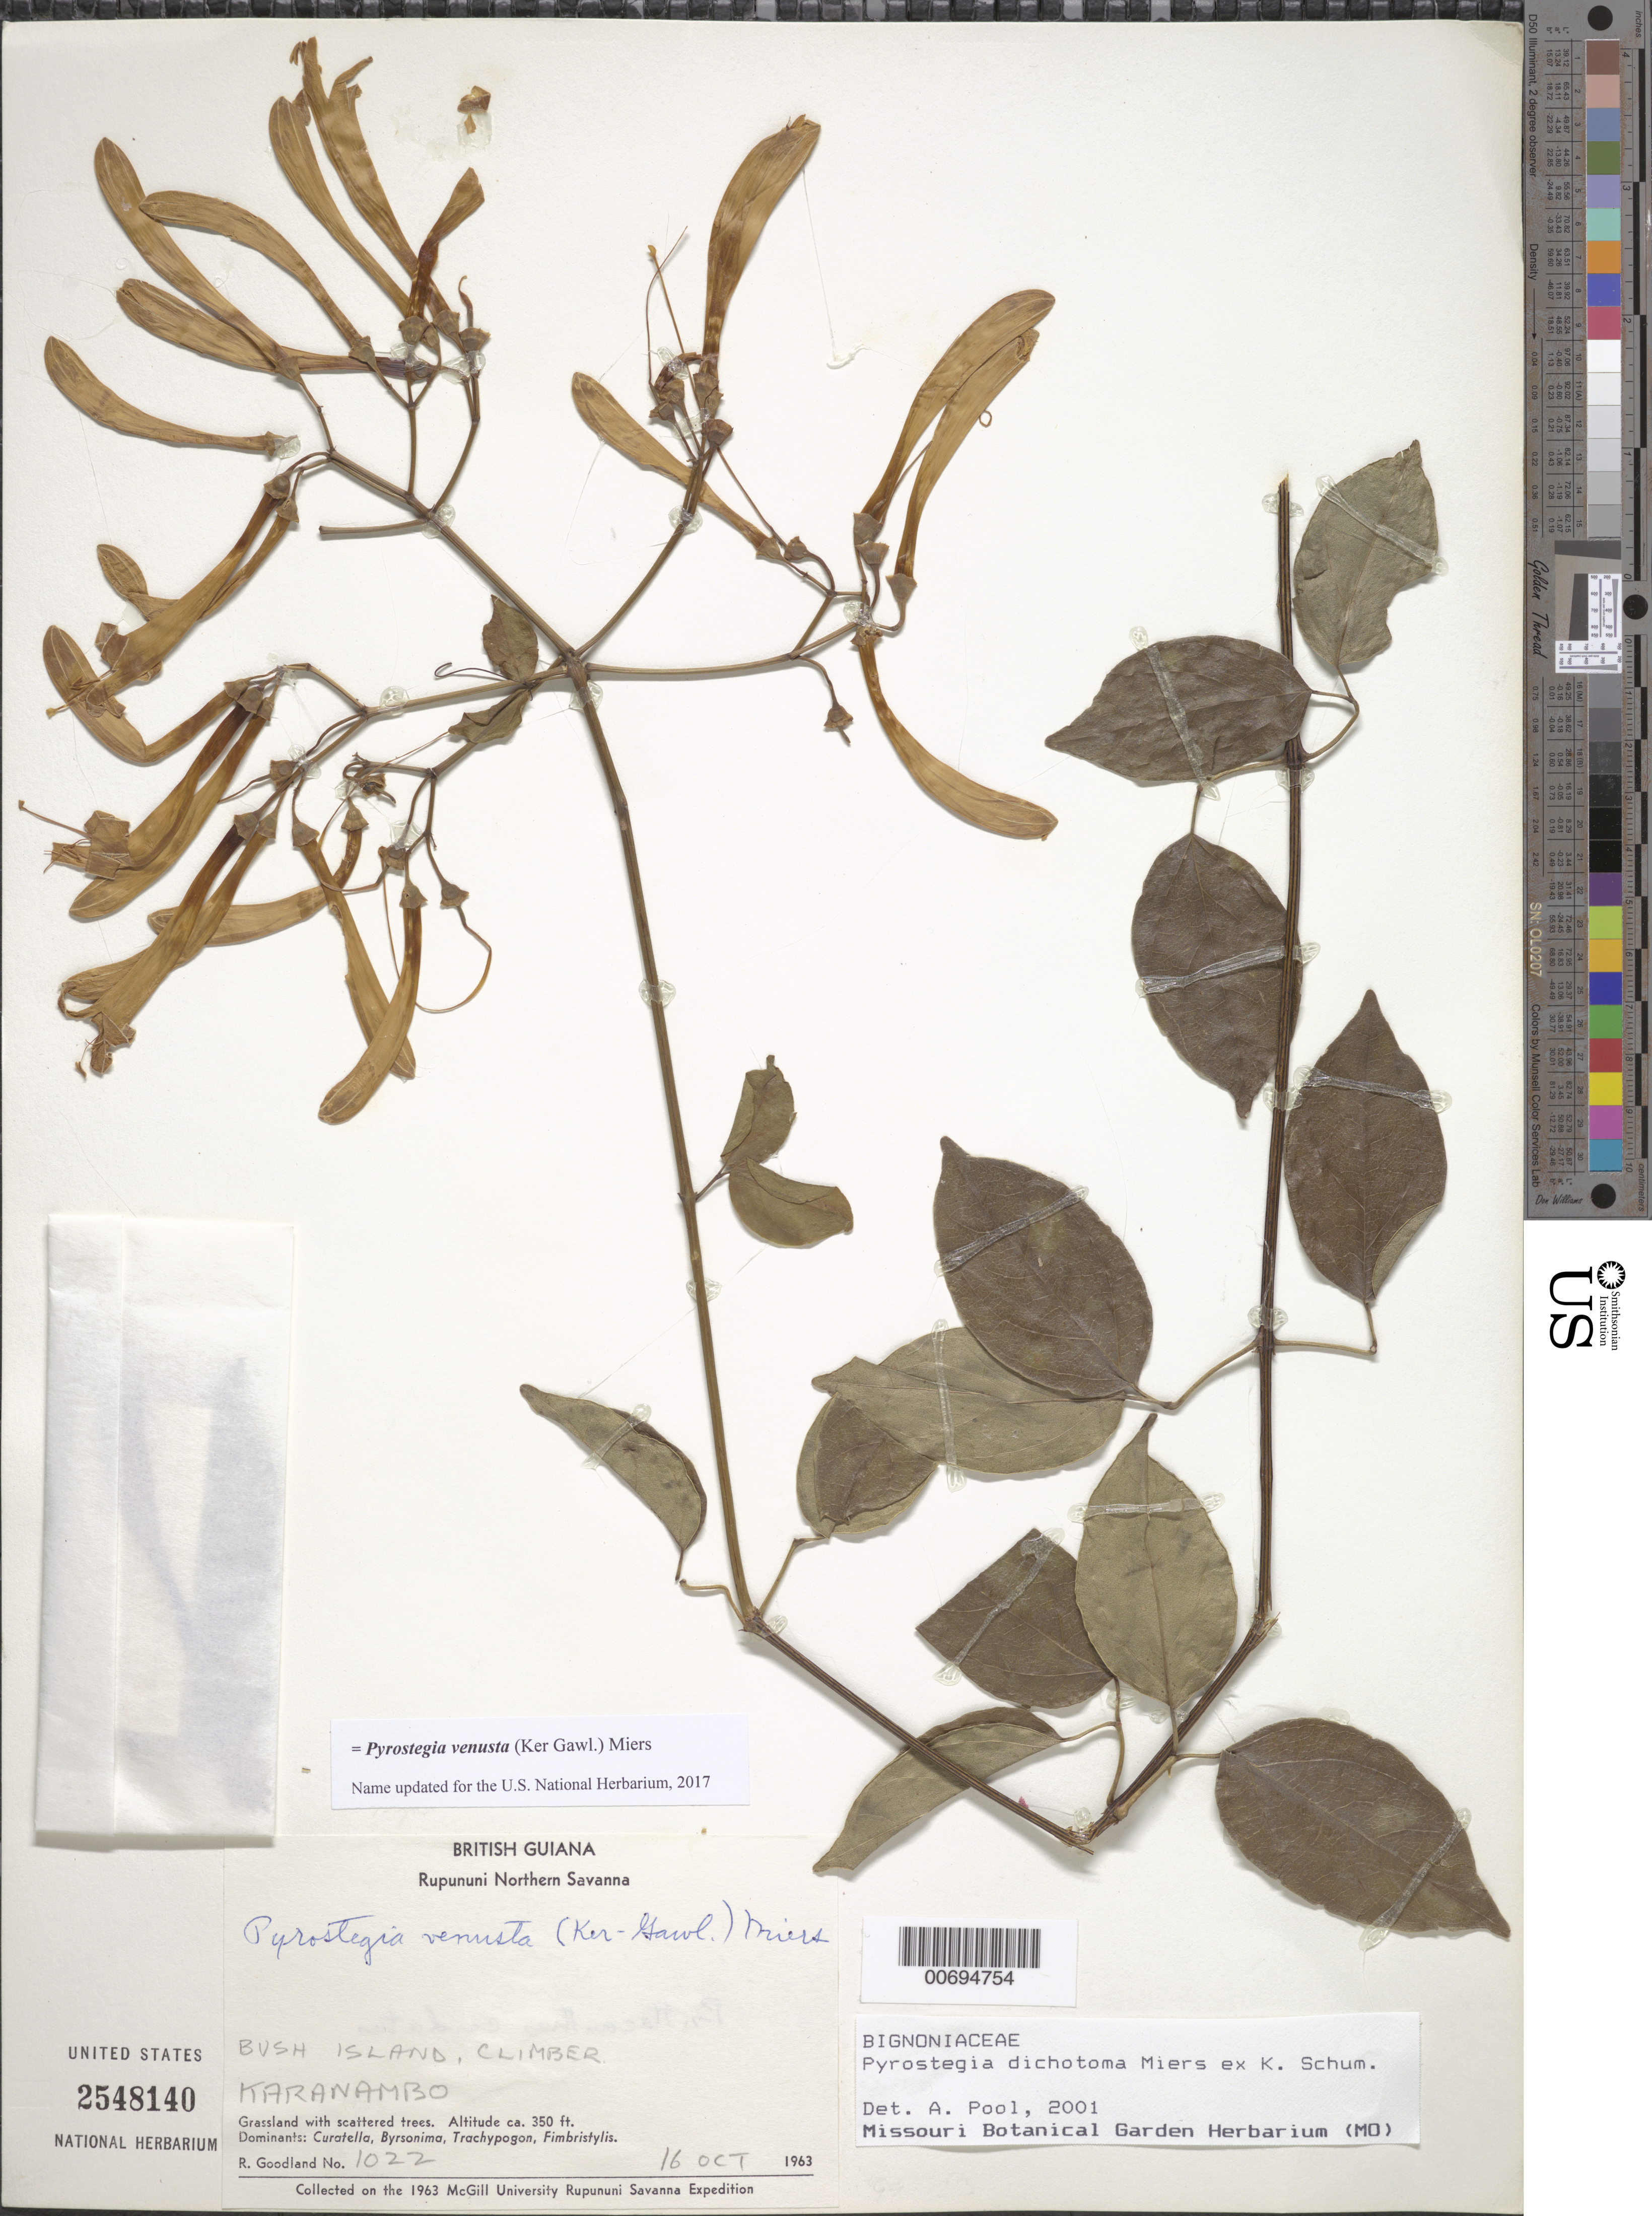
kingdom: Plantae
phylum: Tracheophyta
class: Magnoliopsida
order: Lamiales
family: Bignoniaceae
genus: Pyrostegia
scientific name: Pyrostegia venusta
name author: (Ker Gawl.) Miers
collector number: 1022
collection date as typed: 16-Oct-63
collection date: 1963-10-16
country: Guyana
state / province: U. Takutu-U. Essequibo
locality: Karanambo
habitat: Bush islands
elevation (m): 105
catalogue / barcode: US 2548140